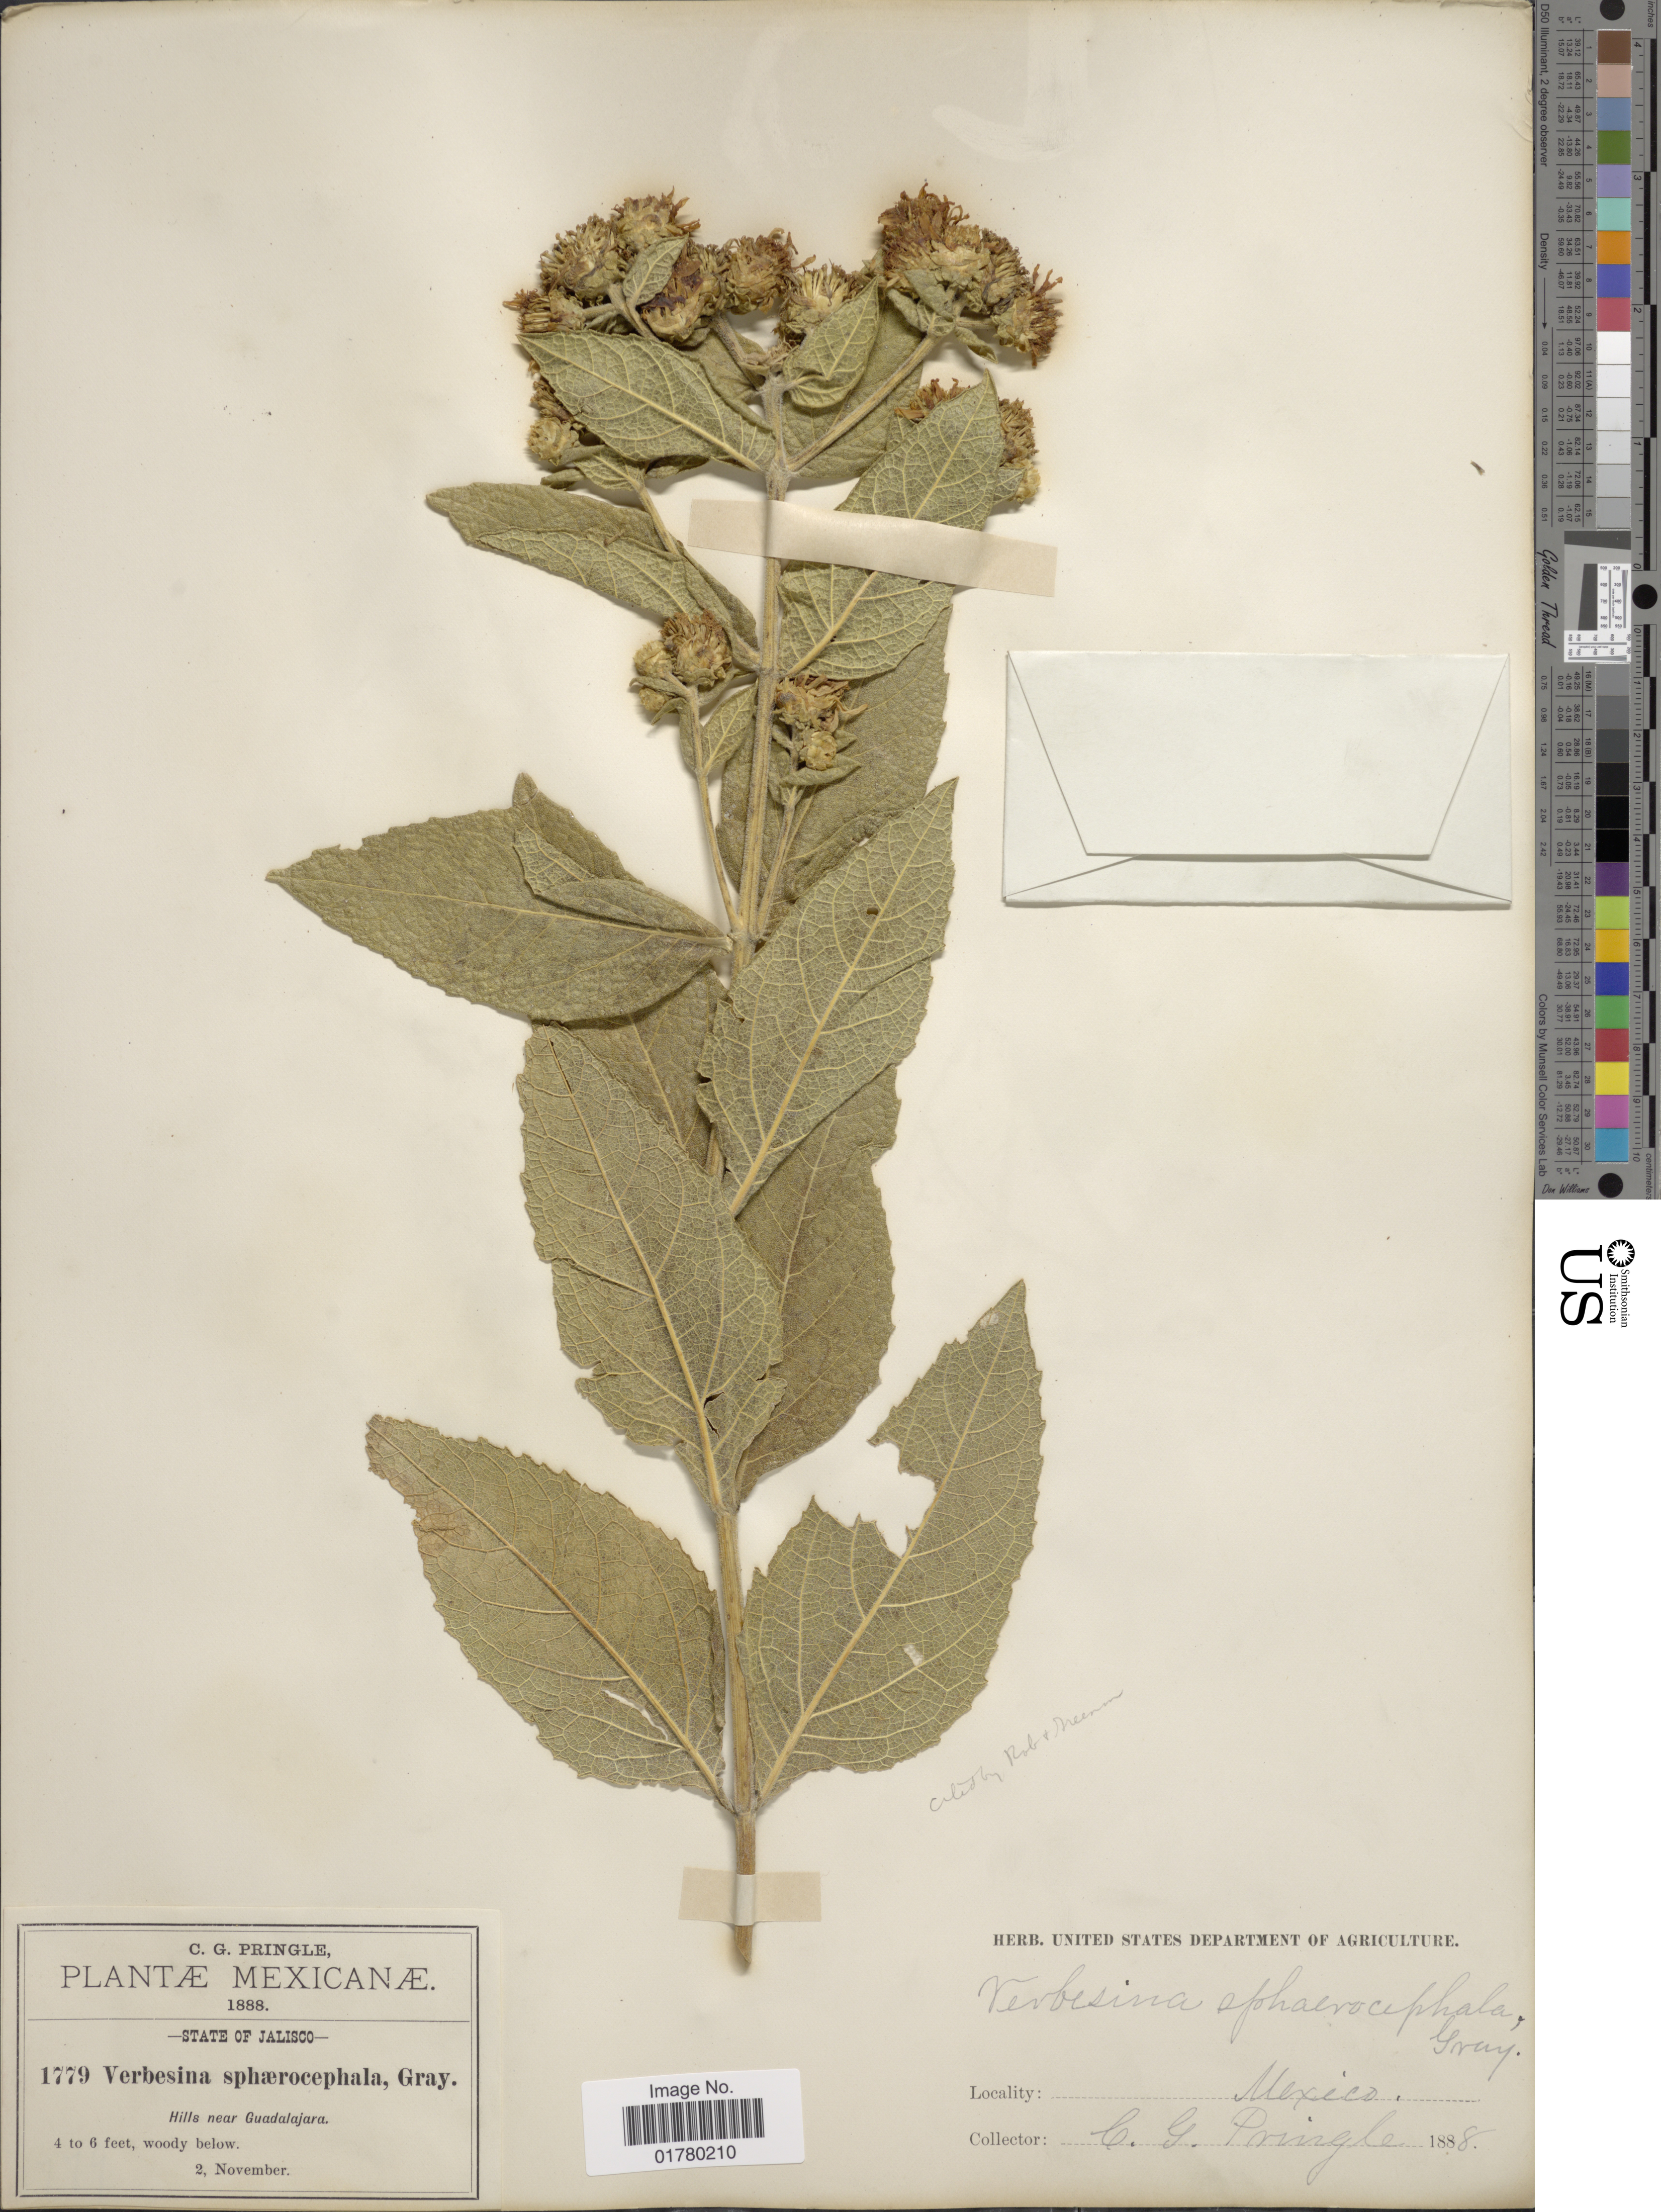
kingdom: Plantae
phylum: Tracheophyta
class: Magnoliopsida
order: Asterales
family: Asteraceae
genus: Verbesina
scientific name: Verbesina sphaerocephala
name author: A. Gray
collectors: C. G. Pringle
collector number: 1779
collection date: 1888-11-02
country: Mexico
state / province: Jalisco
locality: Hills near Guadalajara